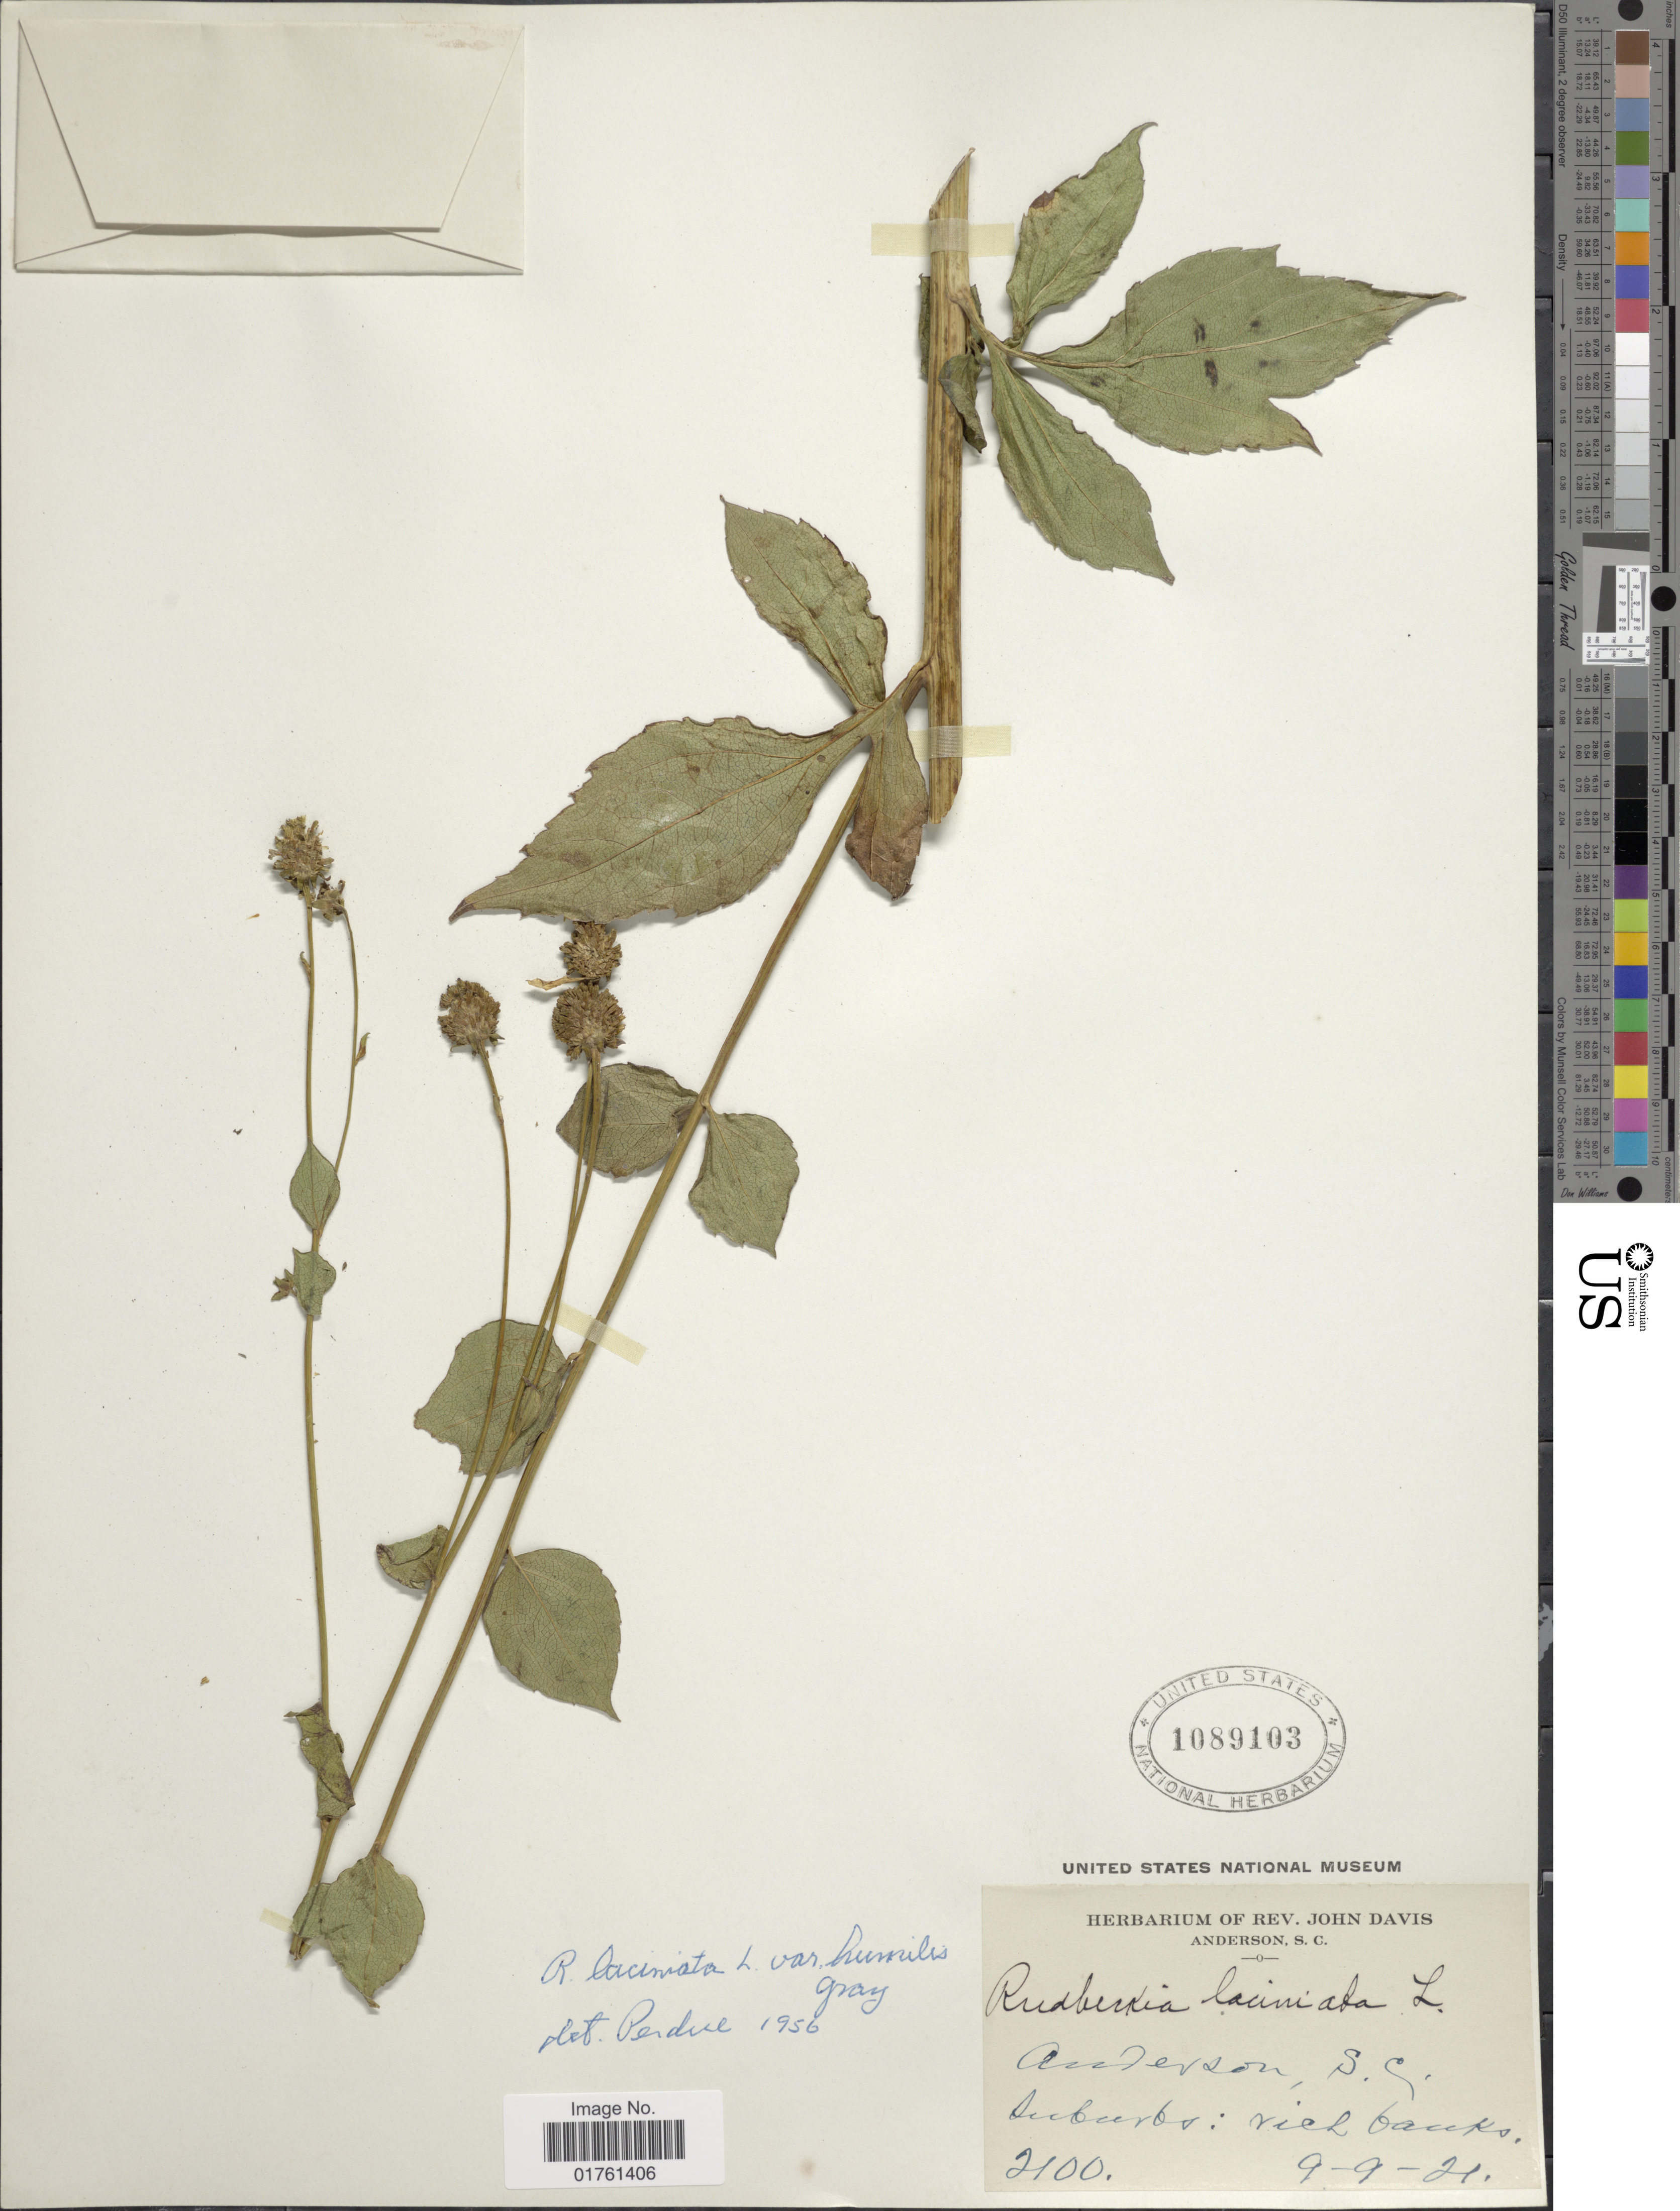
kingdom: Plantae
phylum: Tracheophyta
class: Magnoliopsida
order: Asterales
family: Asteraceae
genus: Rudbeckia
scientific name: Rudbeckia laciniata var. humulis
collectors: ex herb. Rev. John Davis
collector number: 2100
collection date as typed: Transcribed d/m/y: 9/9/21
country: United States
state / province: South Carolina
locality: Anderson, S.C.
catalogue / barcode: US 1089103